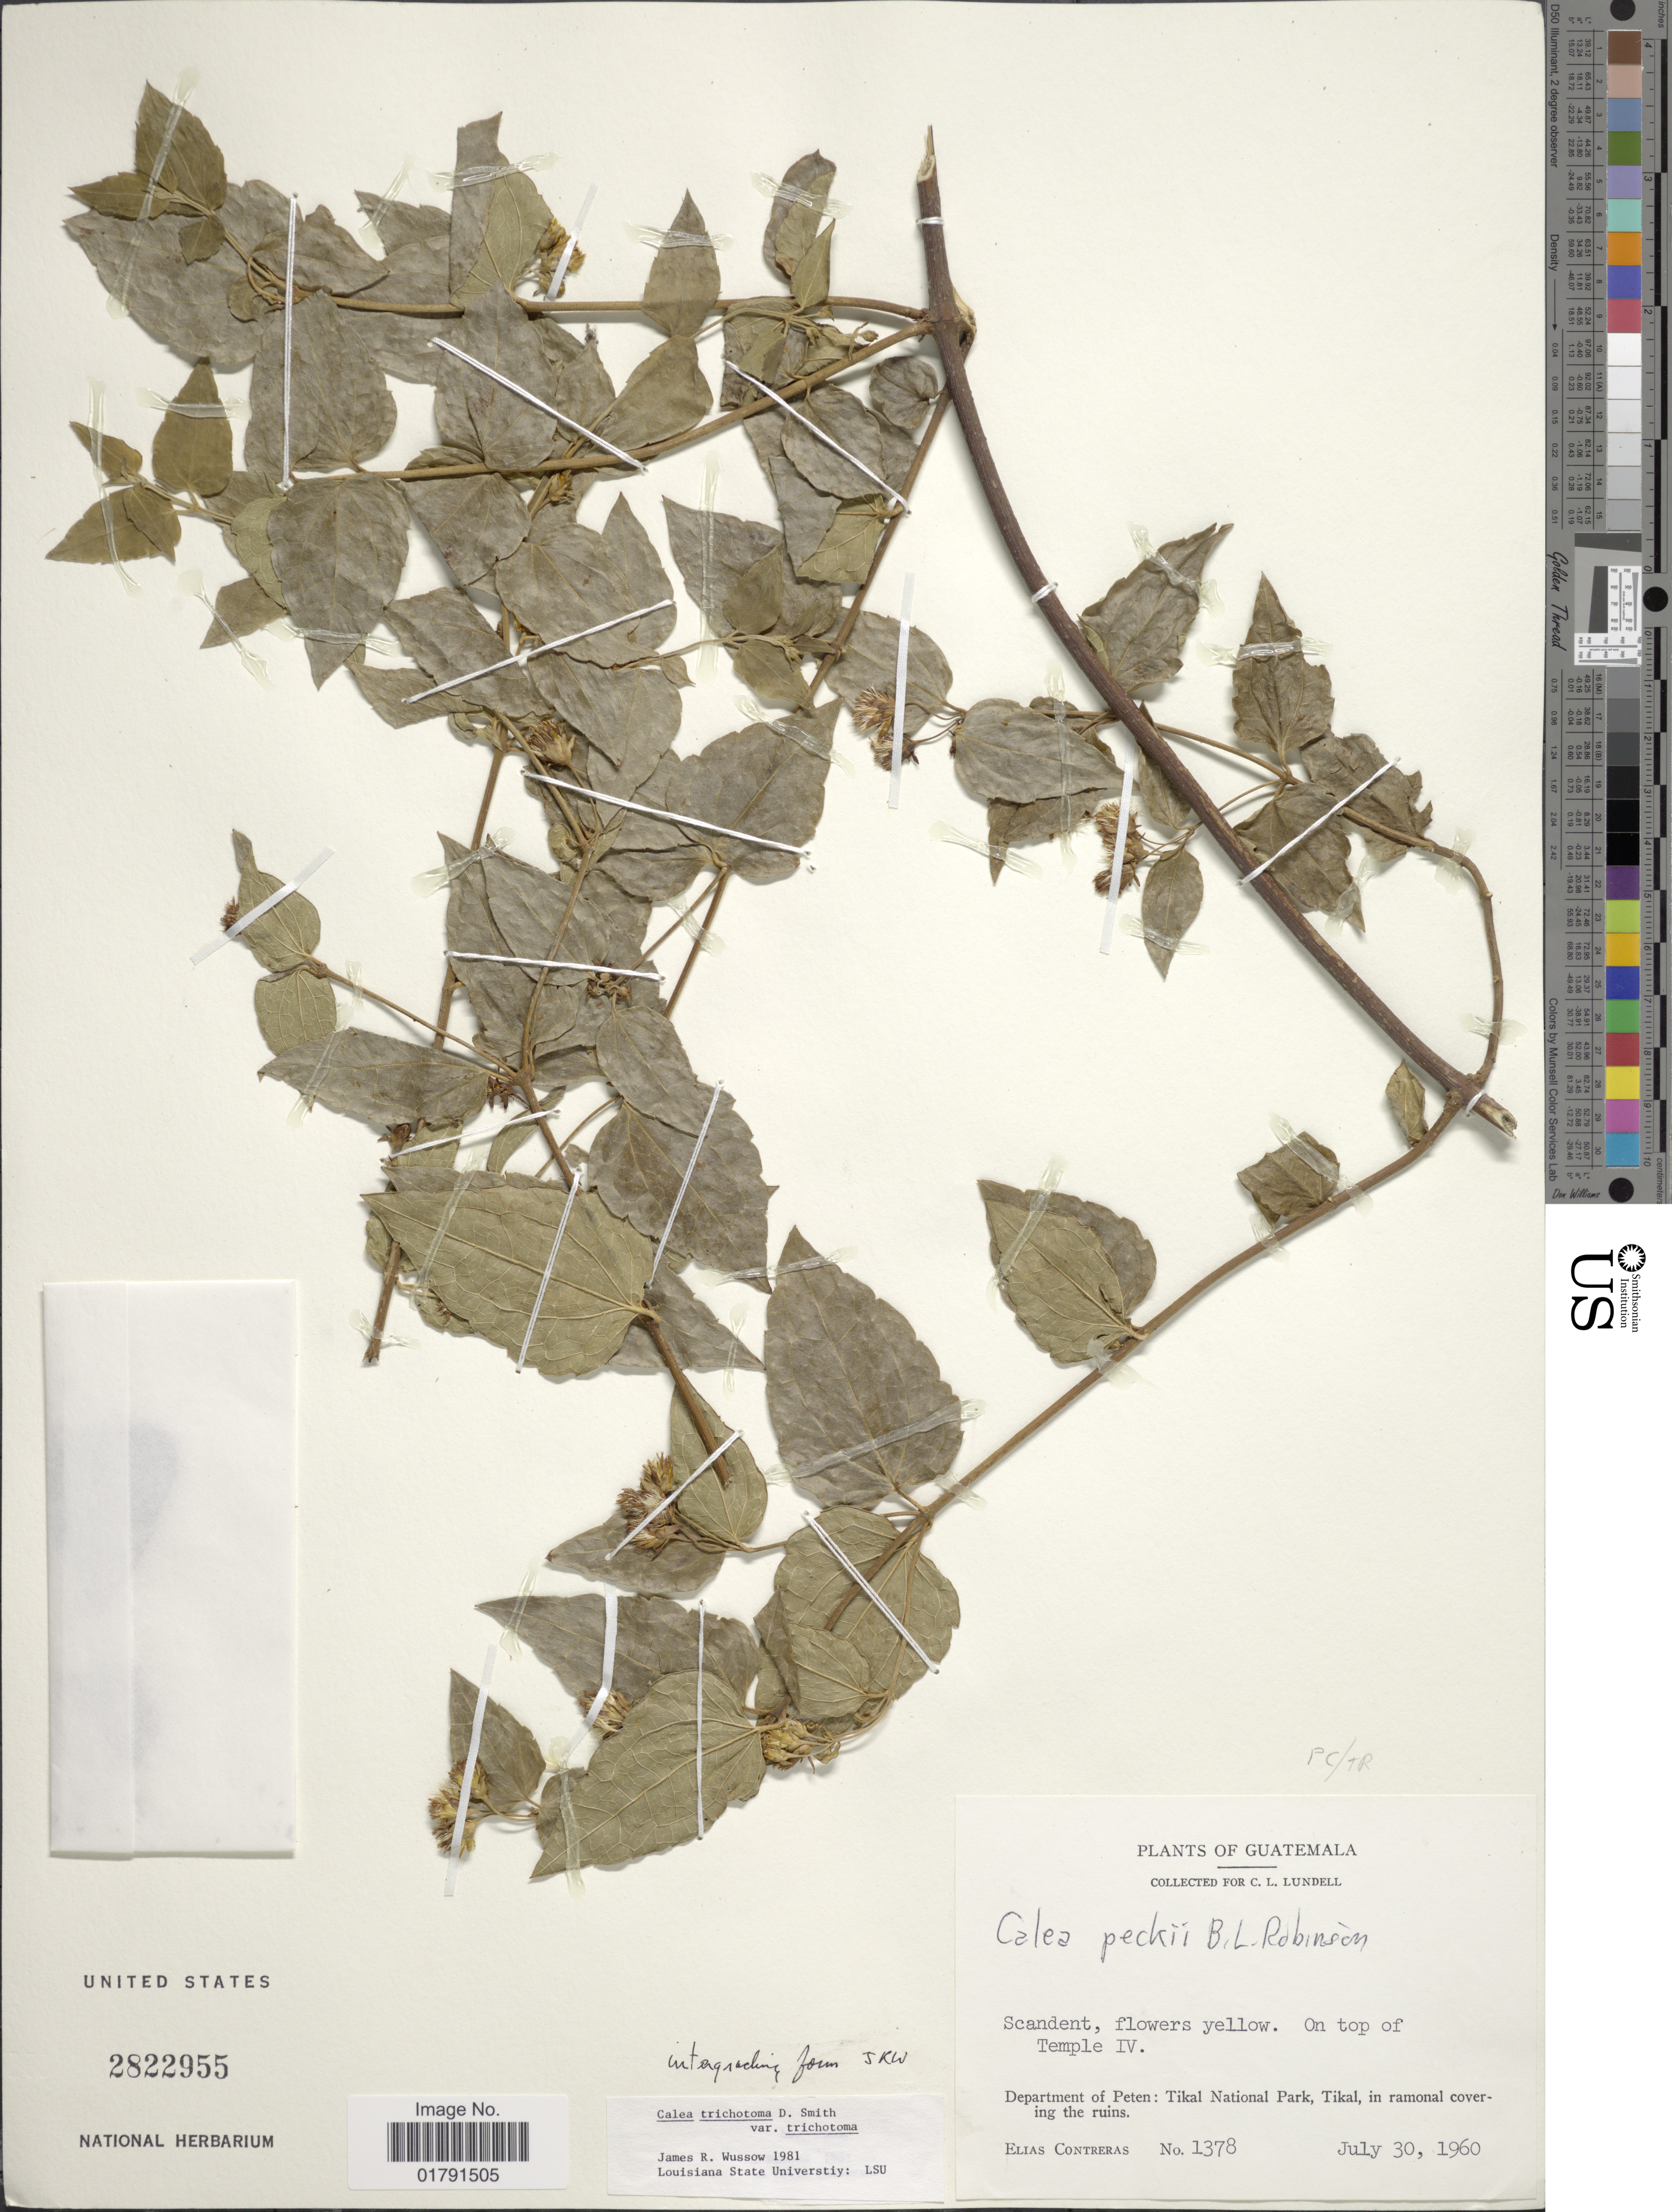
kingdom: Plantae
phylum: Tracheophyta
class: Magnoliopsida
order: Asterales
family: Asteraceae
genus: Calea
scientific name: Calea trichotoma var. peckii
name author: Wussow &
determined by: Bueno, Vinicius Resende, (ICN), Universidade Federal do Rio Grande do Sul (BRAZIL)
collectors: E. Contreras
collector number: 1378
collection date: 1960-07-30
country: Guatemala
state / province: El Petén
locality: On top of Temple V1, Tikal National Park, Tikal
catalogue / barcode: US 2822955